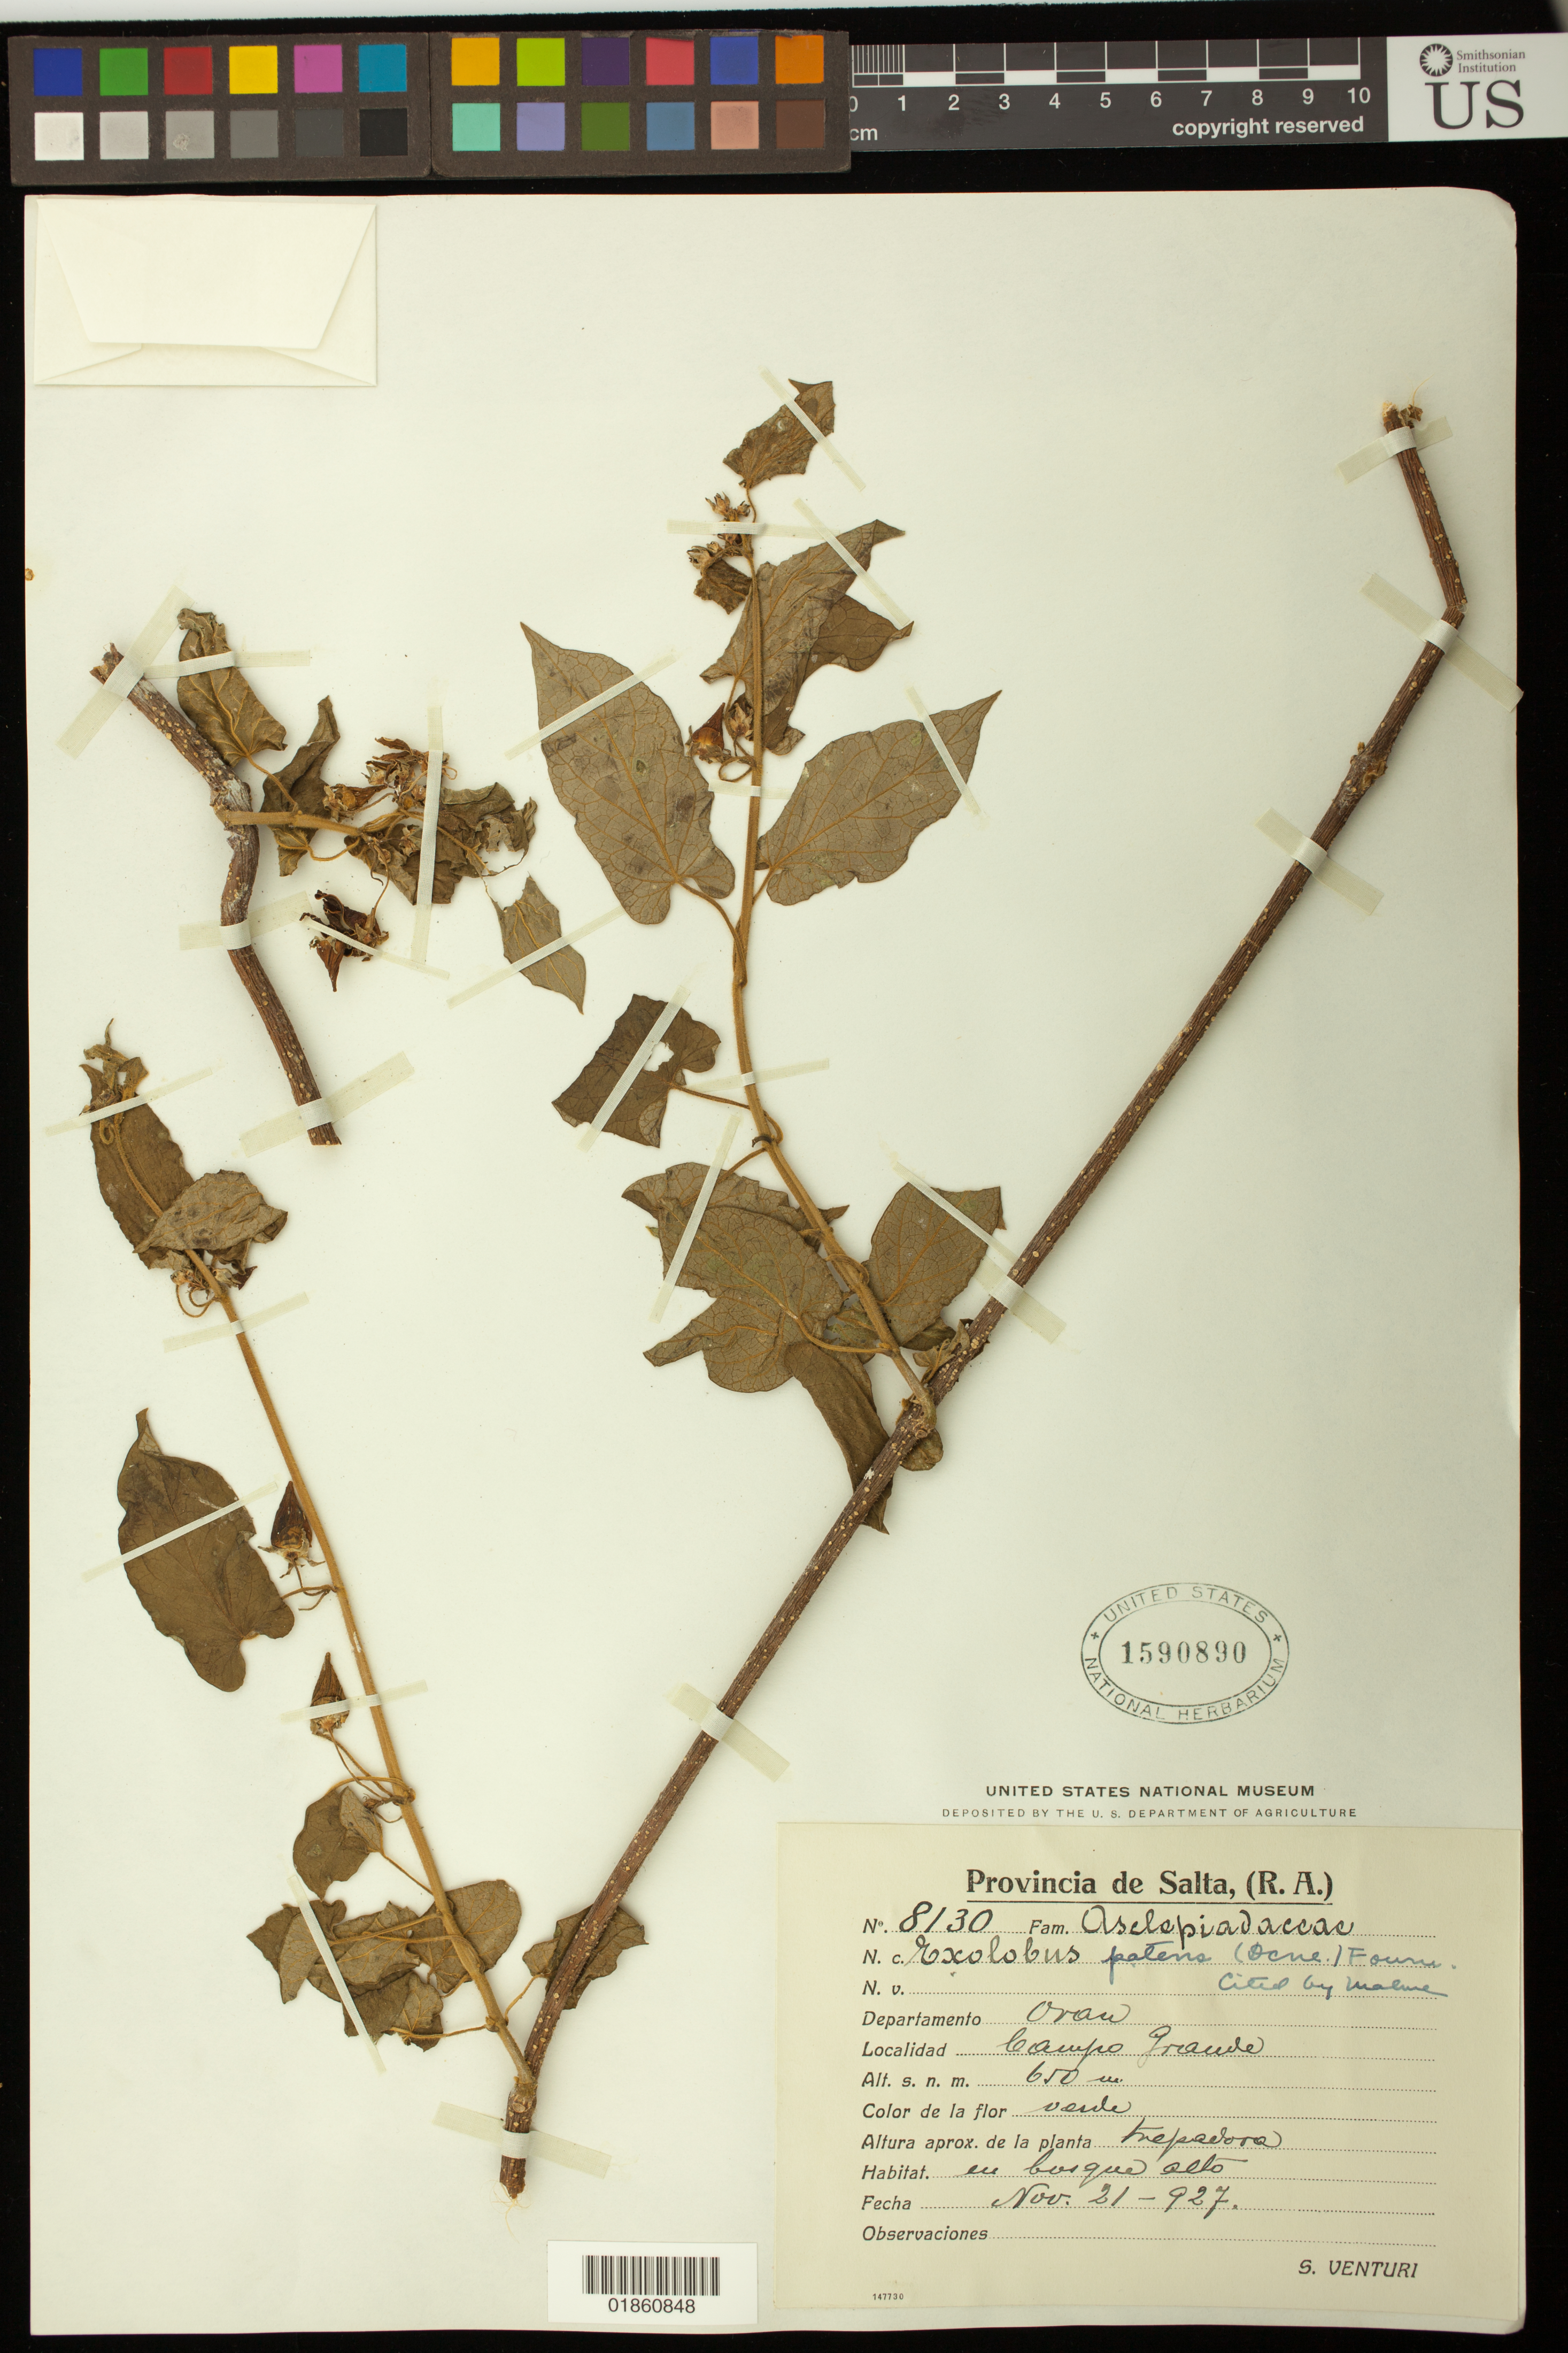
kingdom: Plantae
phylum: Tracheophyta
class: Magnoliopsida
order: Gentianales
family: Apocynaceae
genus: Gonolobus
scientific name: Gonolobus patens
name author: Decne.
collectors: S. Venturi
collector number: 8130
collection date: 1927-11-21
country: Argentina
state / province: Salta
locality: Departamento: Orán, Campo Grande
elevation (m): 198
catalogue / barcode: US 1590890